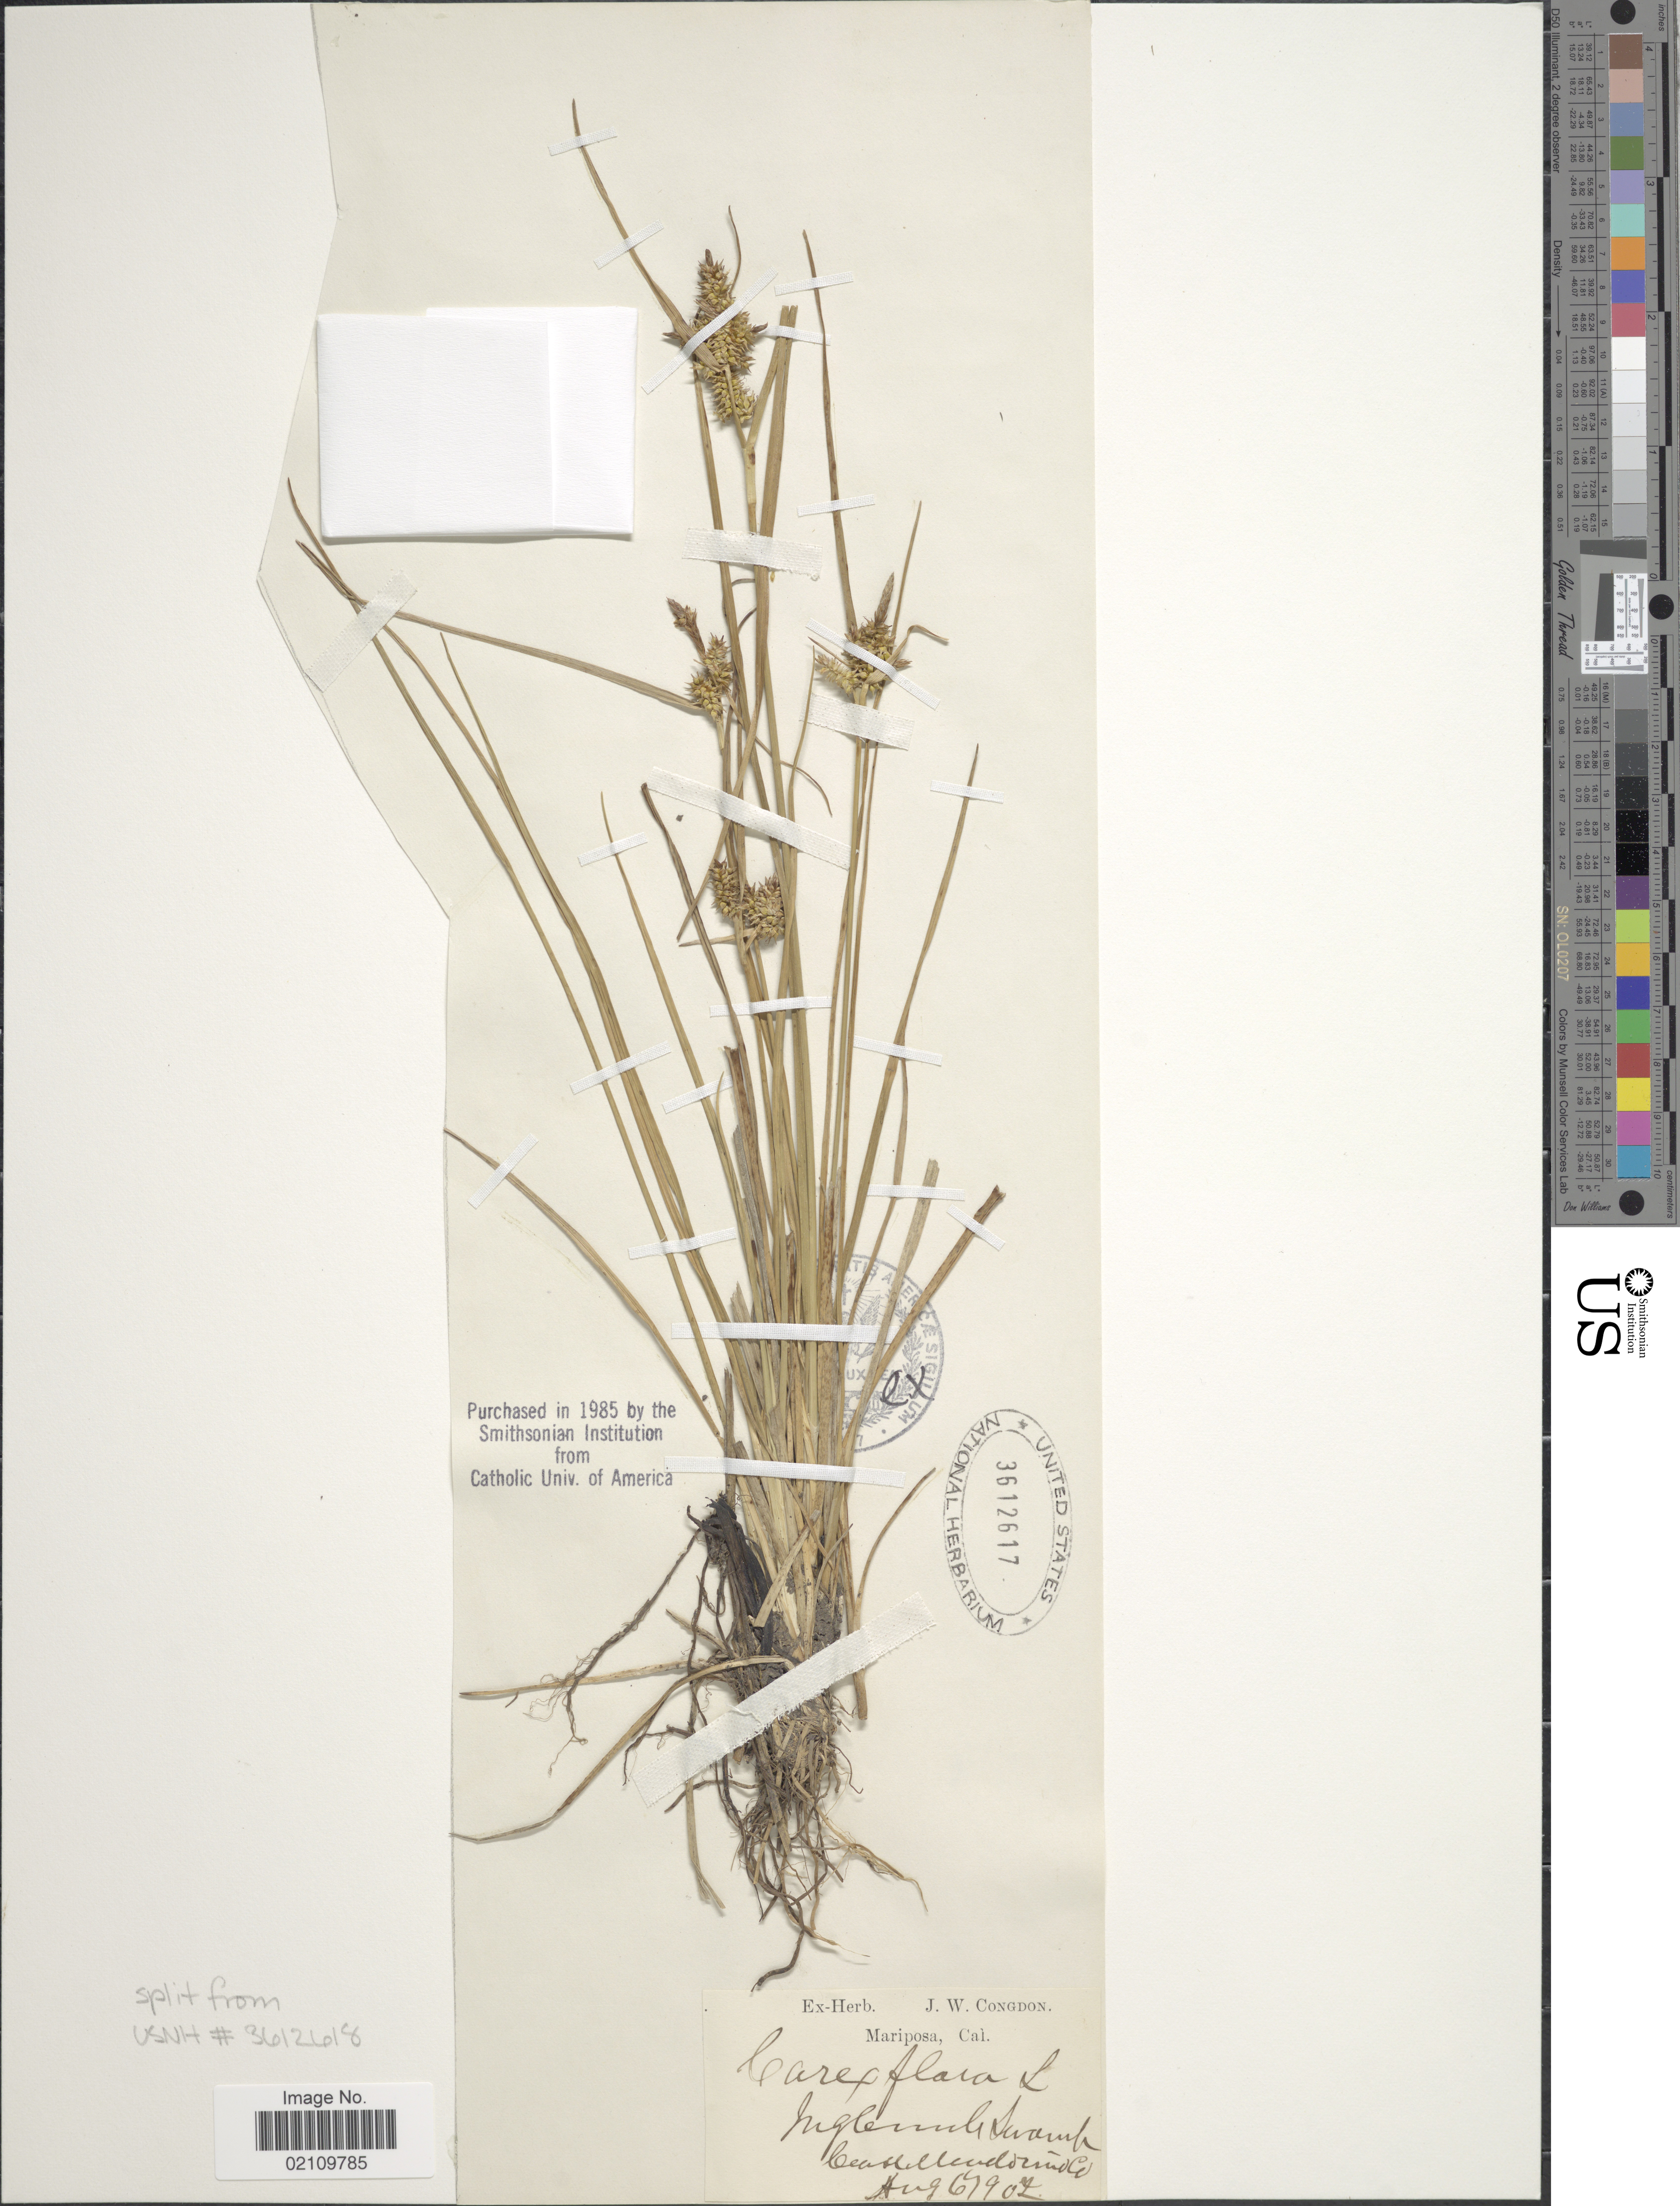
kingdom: Plantae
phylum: Tracheophyta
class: Liliopsida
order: Poales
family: Cyperaceae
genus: Carex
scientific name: Carex flava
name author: L.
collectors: ex herb. J. W. Congdon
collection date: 1902-08-06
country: United States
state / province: California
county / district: Mendocino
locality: Inglewood swamp. Mendocino Co.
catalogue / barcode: US 3612617